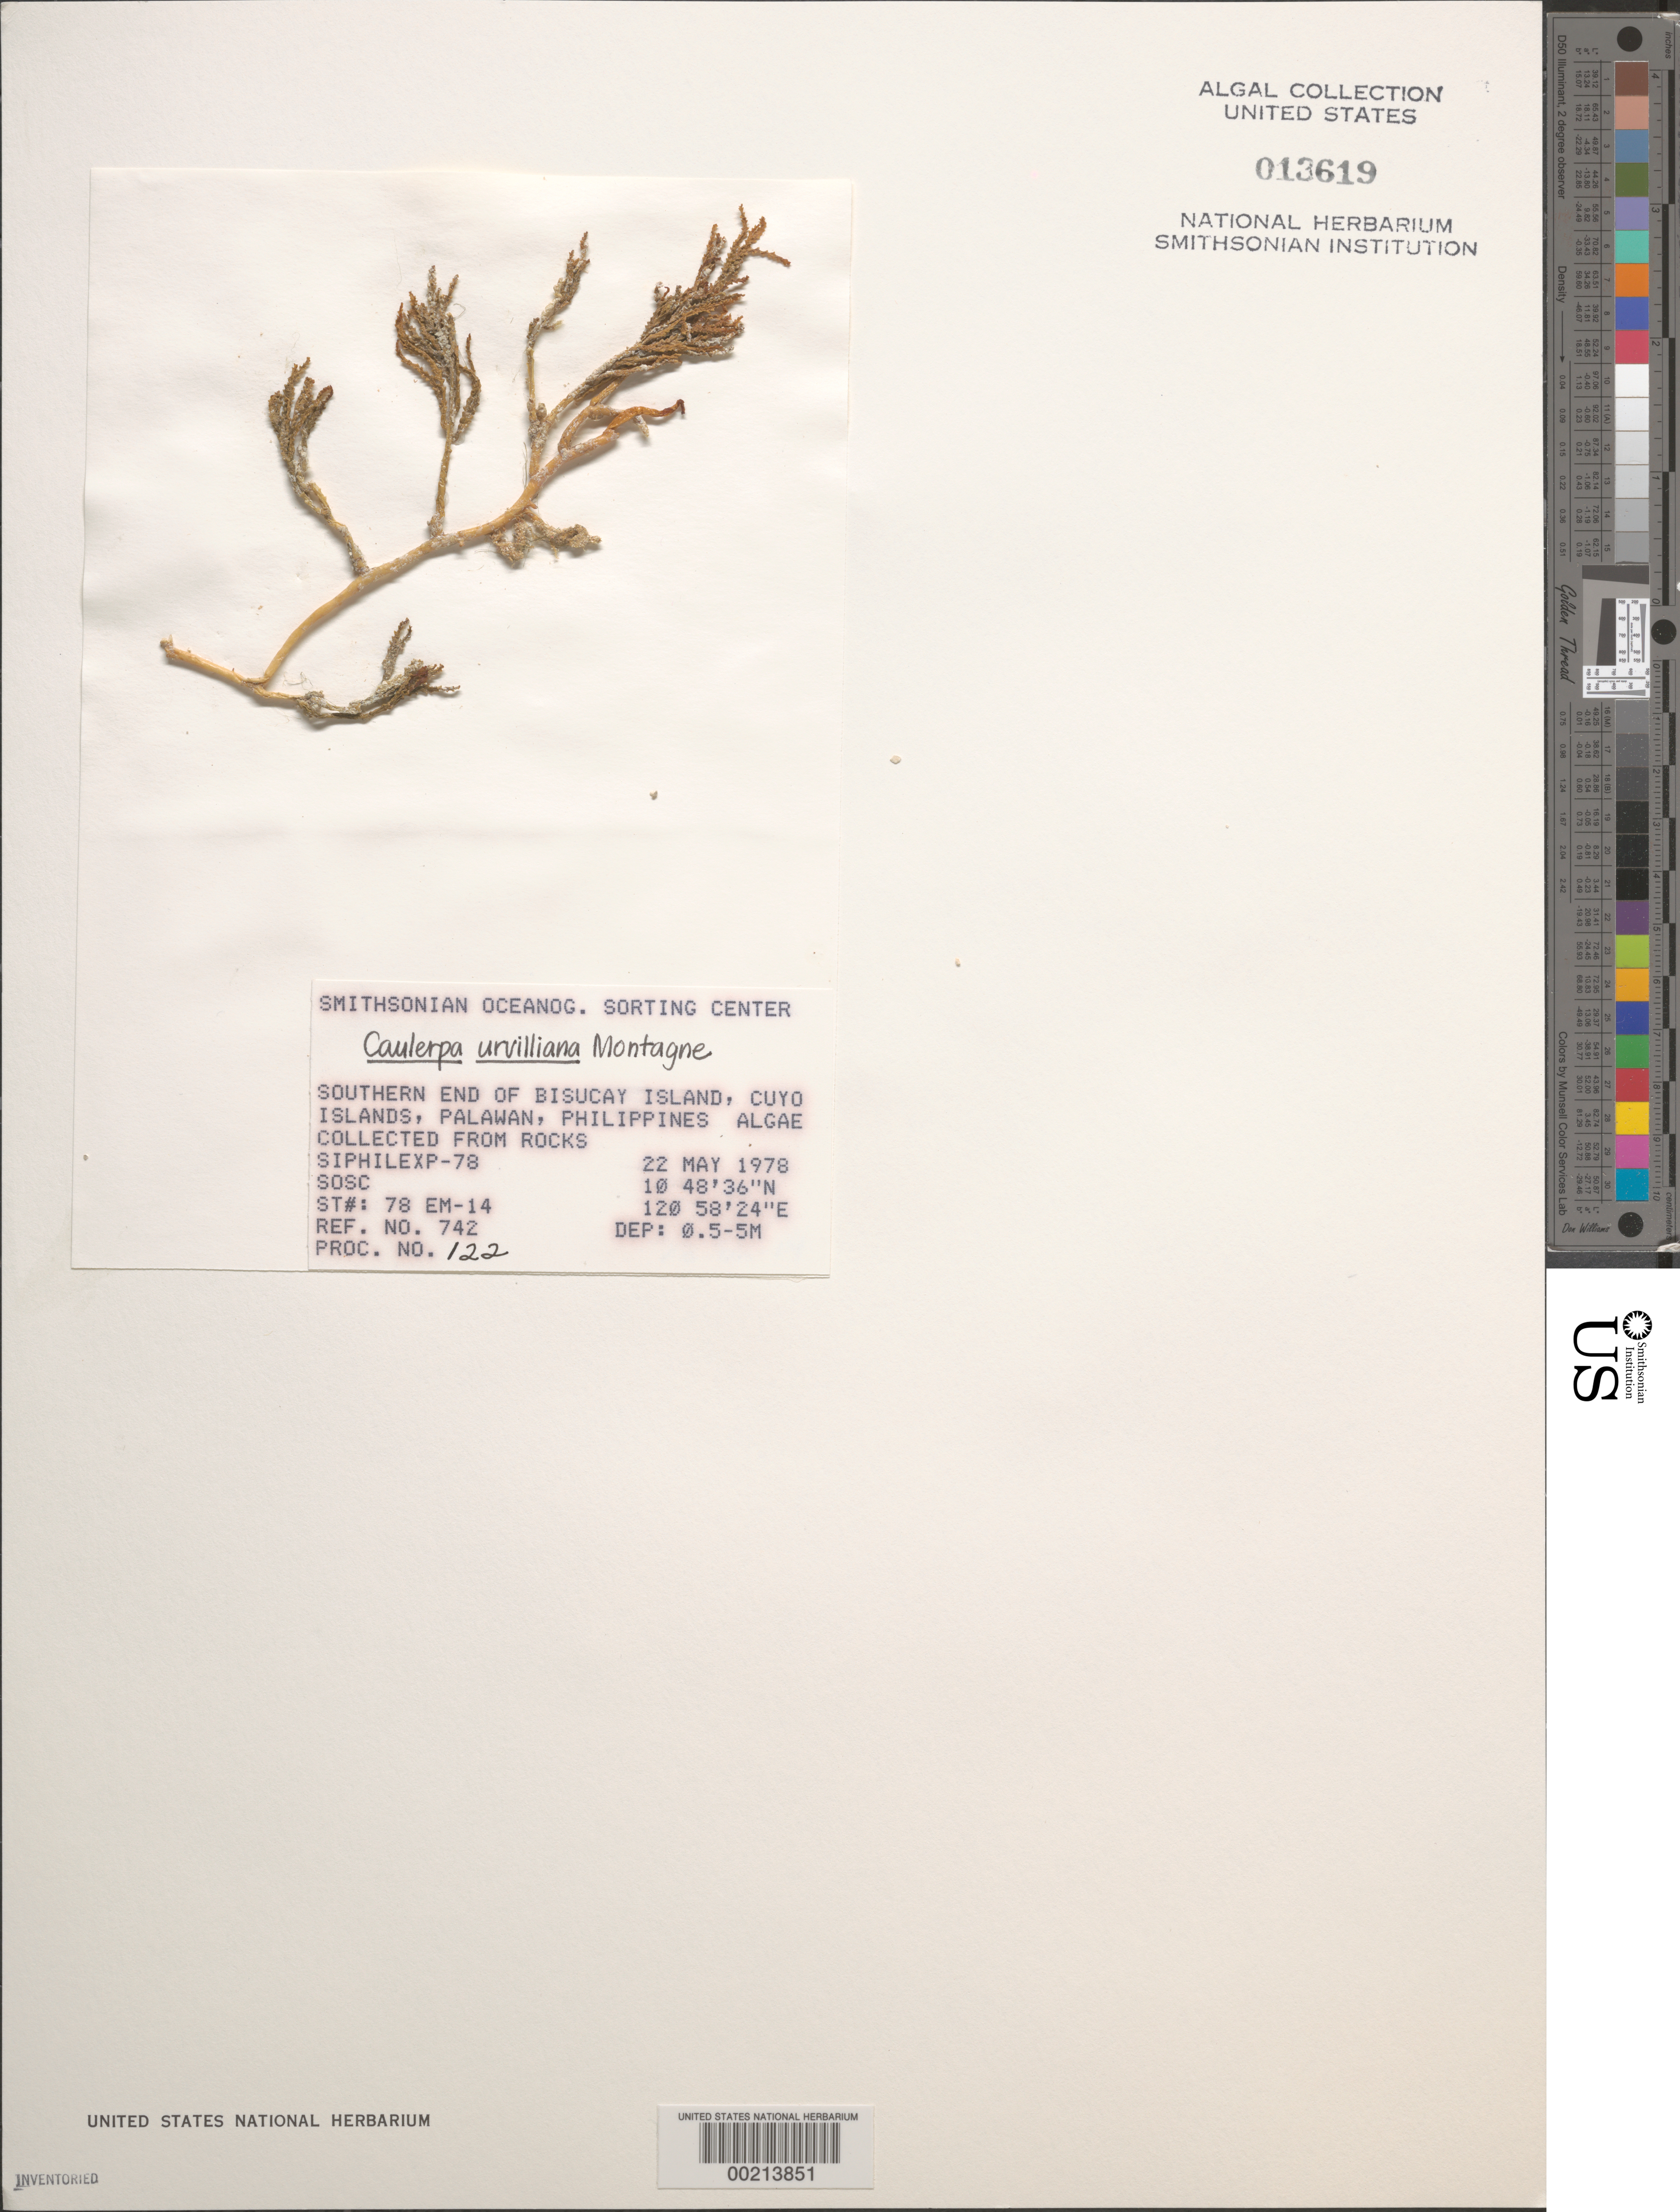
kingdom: Plantae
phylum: Chlorophyta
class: Ulvophyceae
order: Bryopsidales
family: Caulerpaceae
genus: Caulerpa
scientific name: Caulerpa urvilleana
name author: Mont.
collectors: SOSC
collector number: Station 78 Em-14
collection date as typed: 22 May 1978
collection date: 1978-05-22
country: Philippines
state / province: Mimaropa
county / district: Palawan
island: Bisucay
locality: Southern end of island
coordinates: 10 48' 36" N, 120 58' 24" E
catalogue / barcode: US 13619